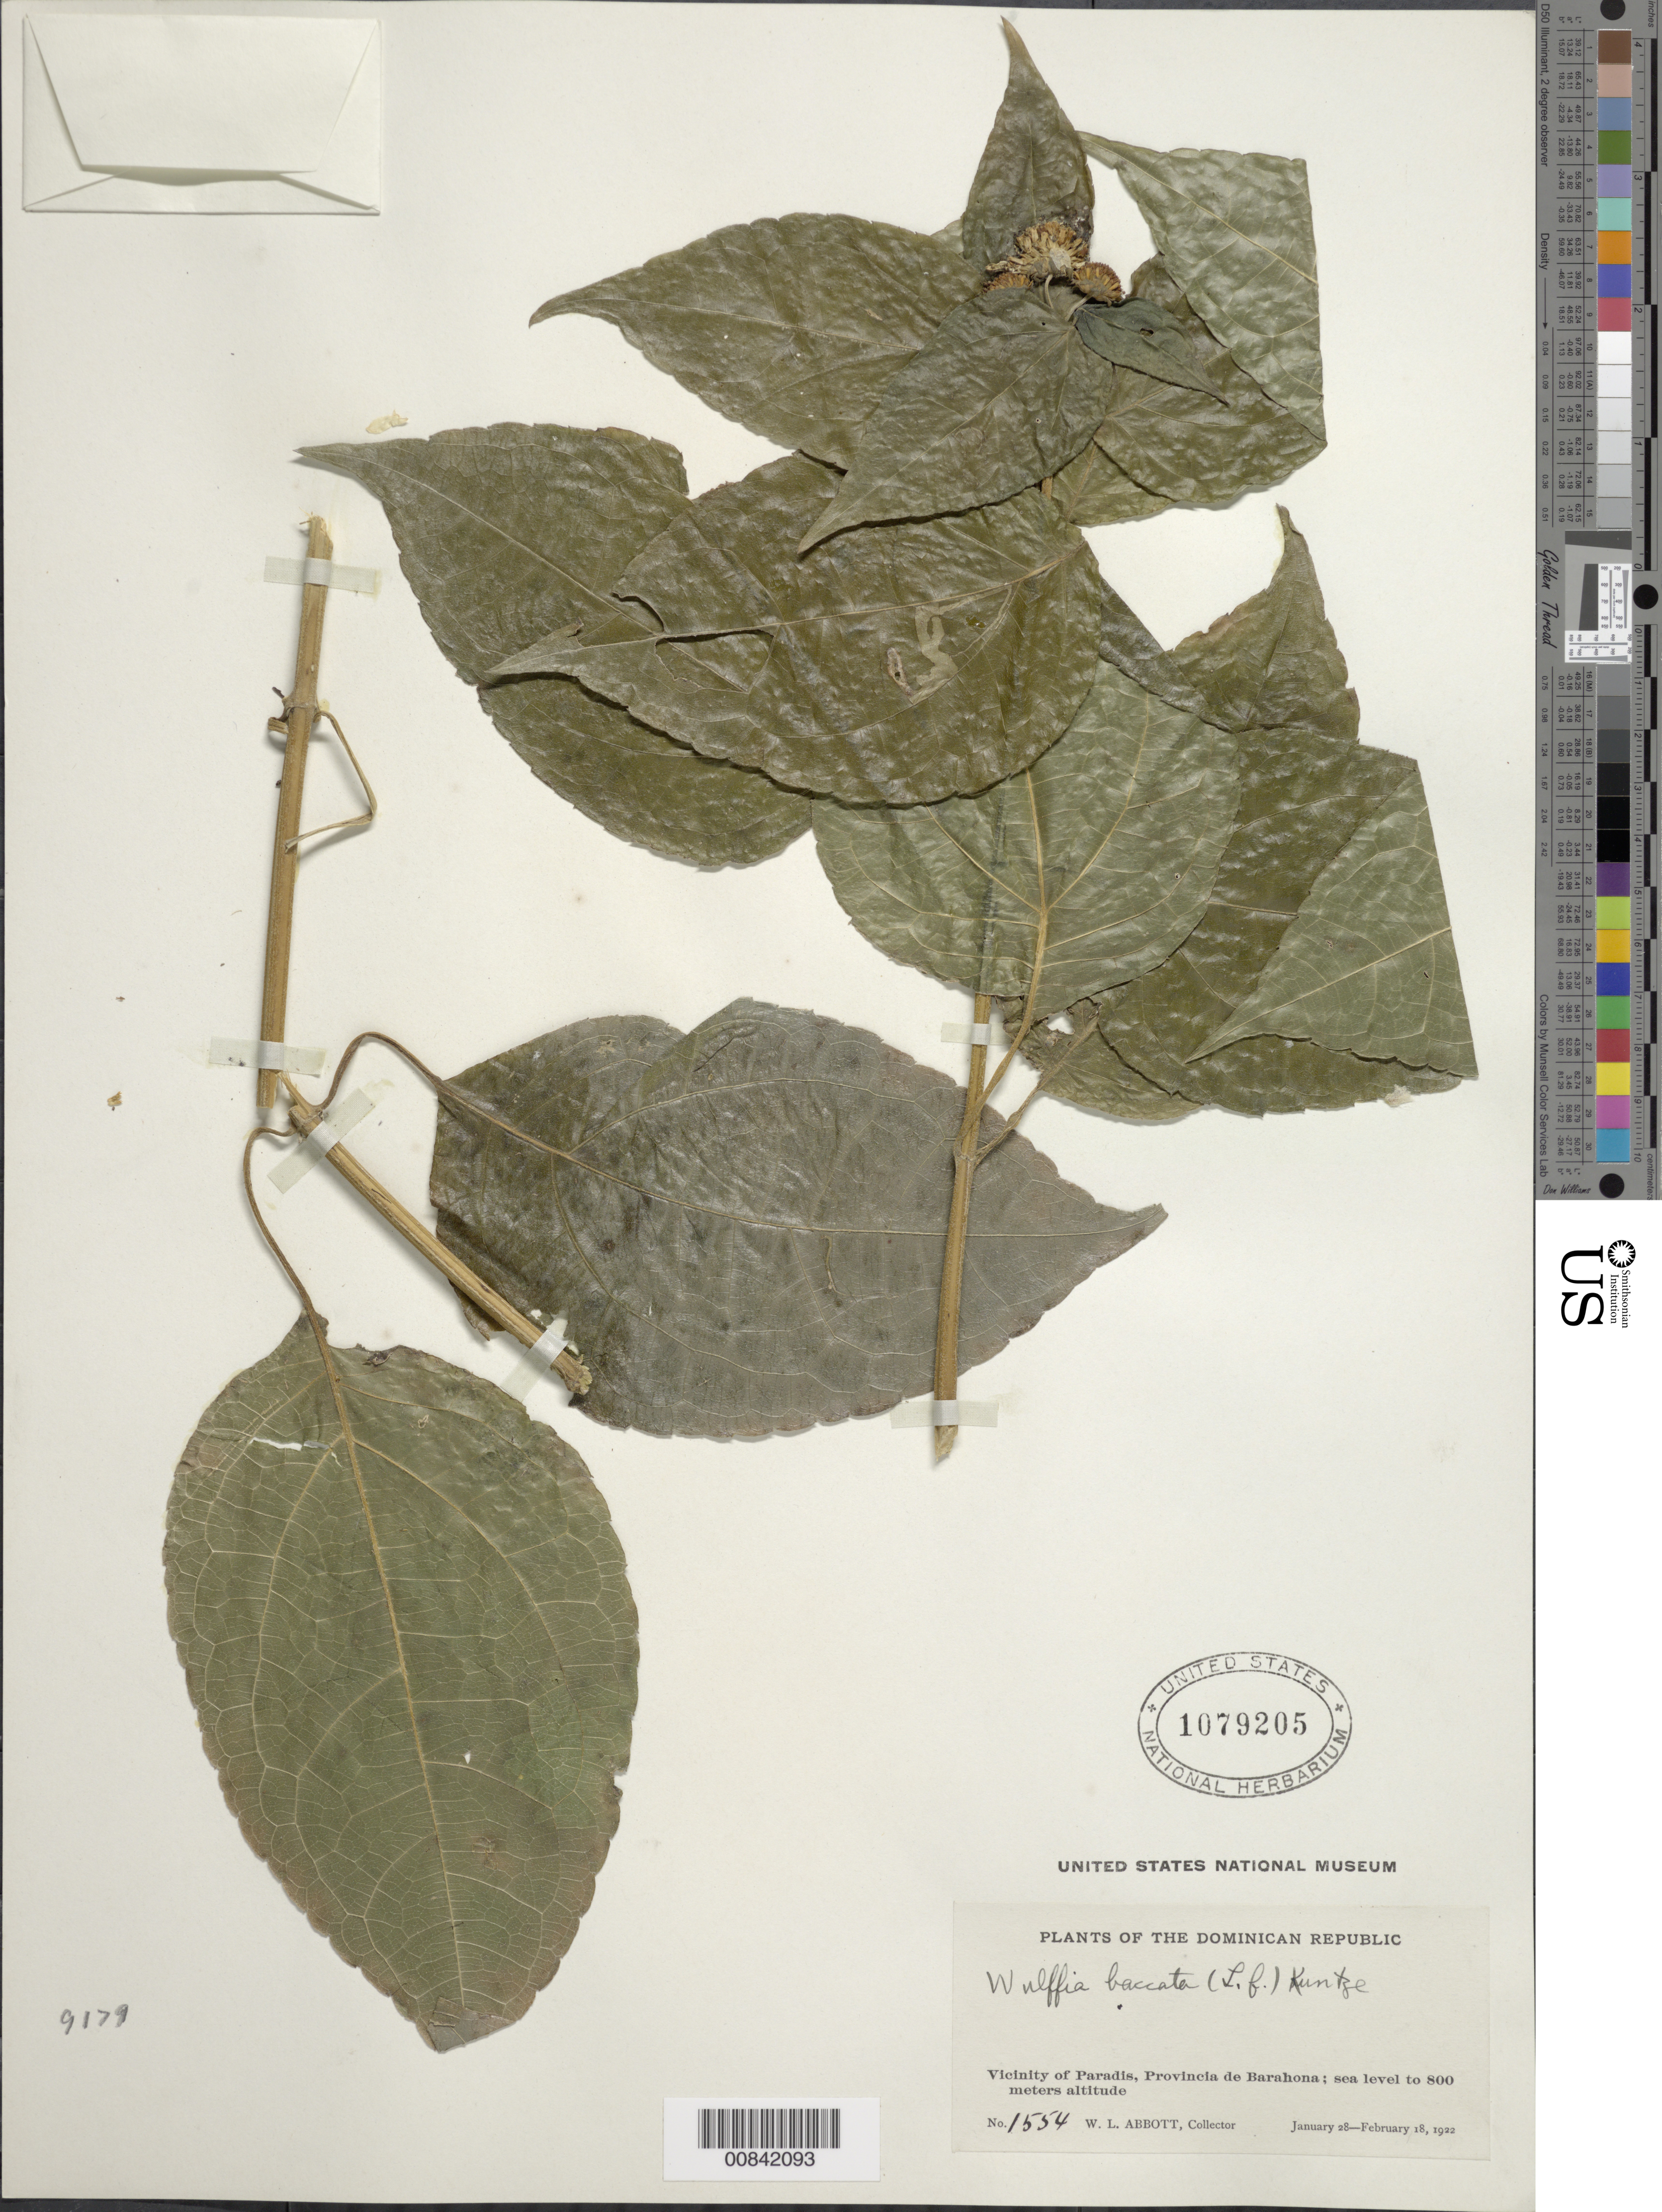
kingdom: Plantae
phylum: Tracheophyta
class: Magnoliopsida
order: Asterales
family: Asteraceae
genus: Wulffia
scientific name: Wulffia baccata var. baccata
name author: (L.) Kuntze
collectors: W. L. Abbott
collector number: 1554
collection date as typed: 28 Jan 1922 to 18 Feb 1922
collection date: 1922-01-28/1922-02-18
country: Dominican Republic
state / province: Barahona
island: Hispaniola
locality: Vicinity of Paradis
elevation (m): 0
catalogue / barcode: US 1079205